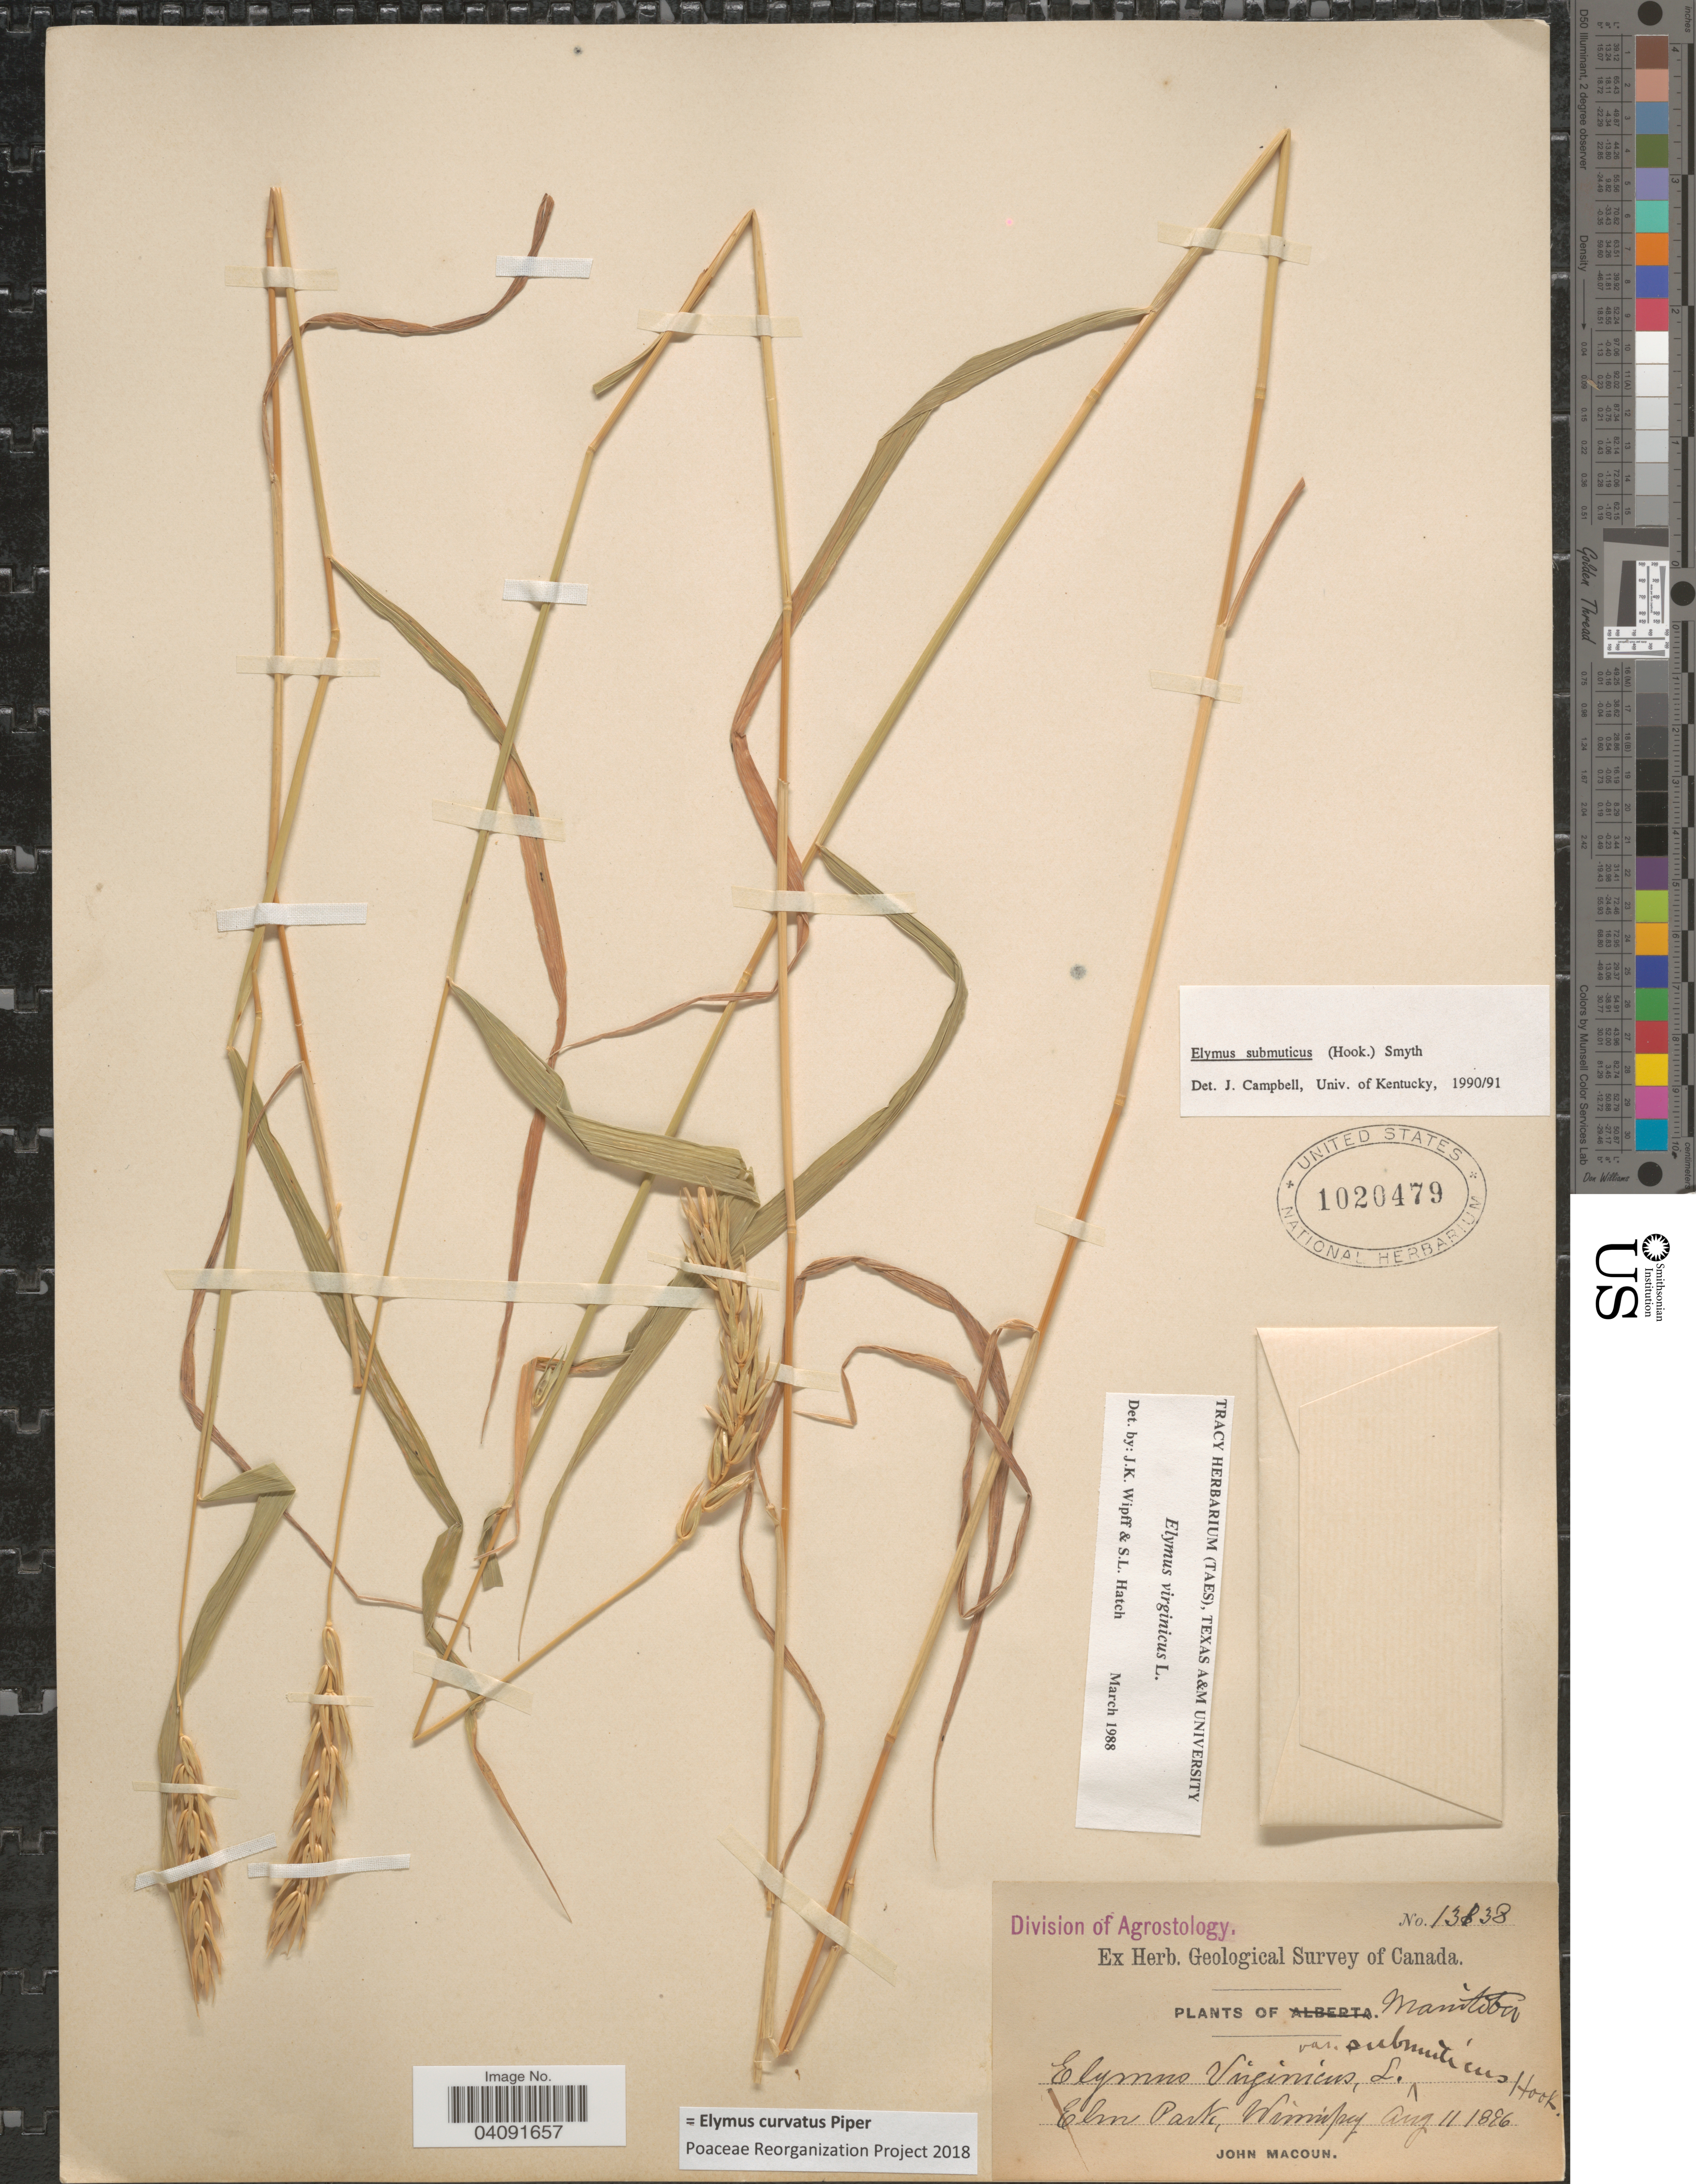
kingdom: Plantae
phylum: Tracheophyta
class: Liliopsida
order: Poales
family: Poaceae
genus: Elymus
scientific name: Elymus curvatus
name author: Piper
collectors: J. Macoun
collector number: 13138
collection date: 1896-08-11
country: Canada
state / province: Manitoba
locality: Elm Park, Winnipeg.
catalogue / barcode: US 1020479